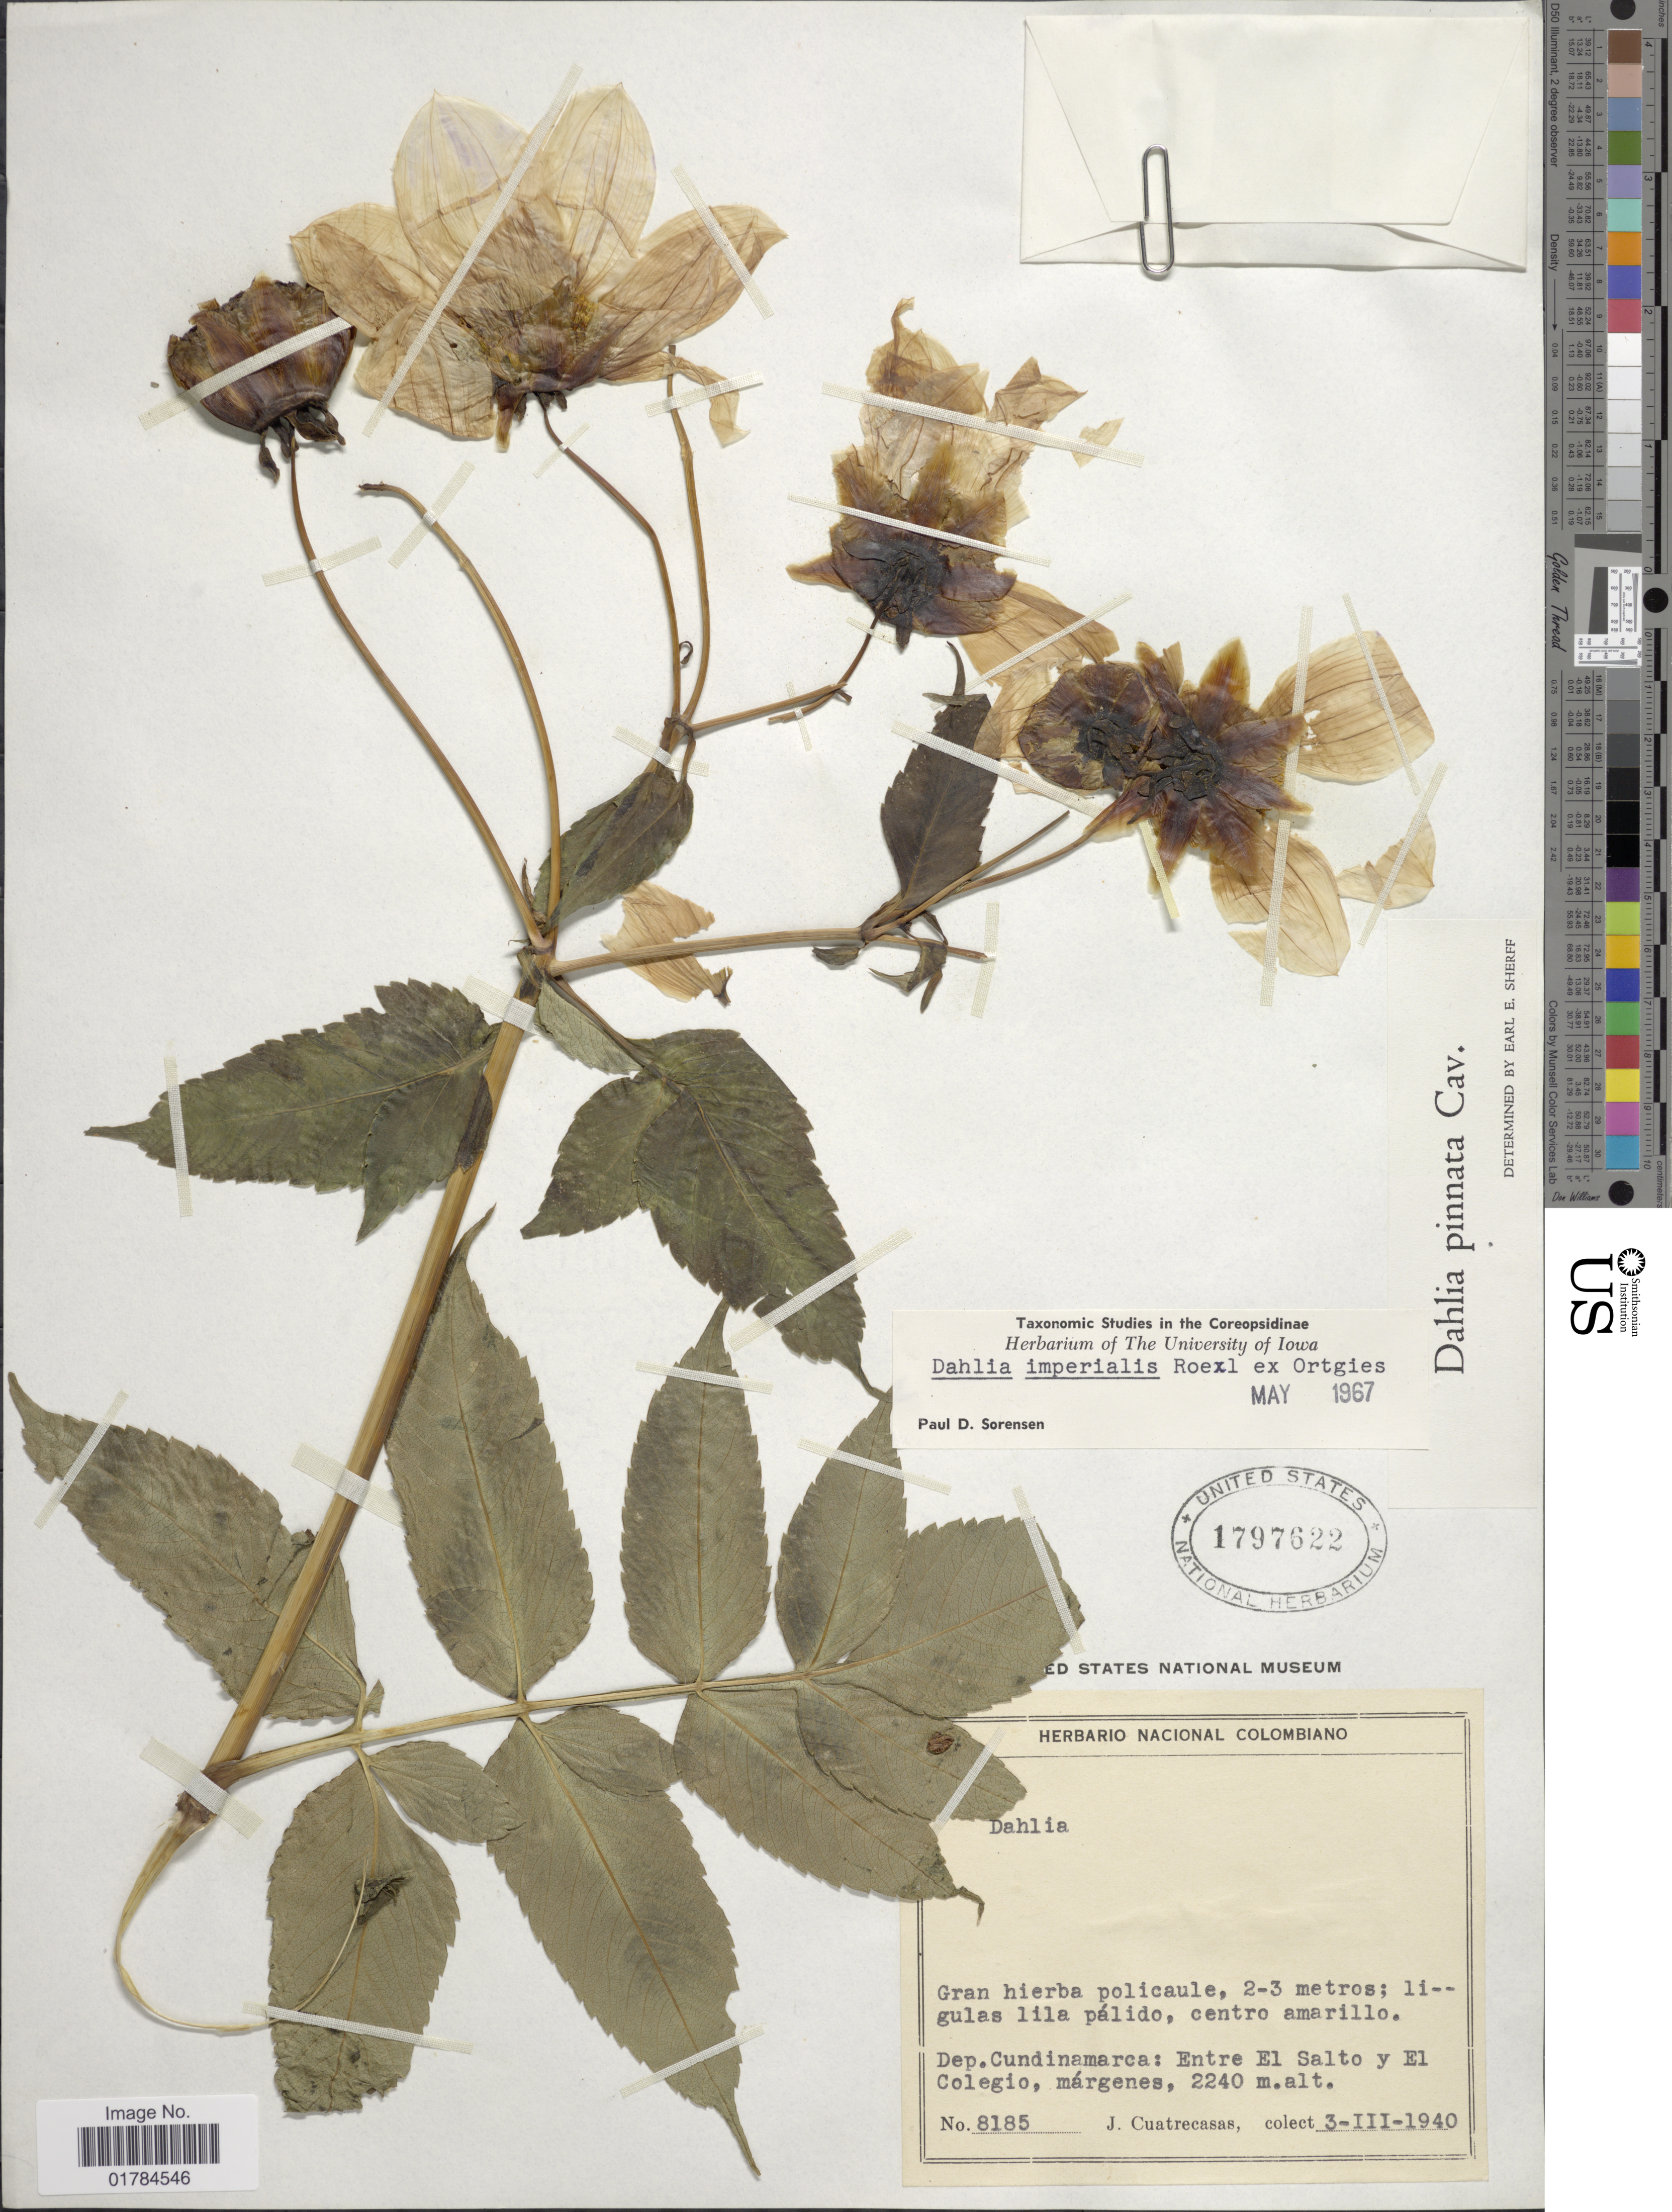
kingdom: Plantae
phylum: Tracheophyta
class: Magnoliopsida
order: Asterales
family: Asteraceae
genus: Dahlia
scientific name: Dahlia imperialis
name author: Roezl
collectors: J. Cuatrecasas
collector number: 8185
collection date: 1940-03-03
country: Colombia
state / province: Cundinamarca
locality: Entre El Salto y El Colegio, margenes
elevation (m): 2240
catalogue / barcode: US 1797622